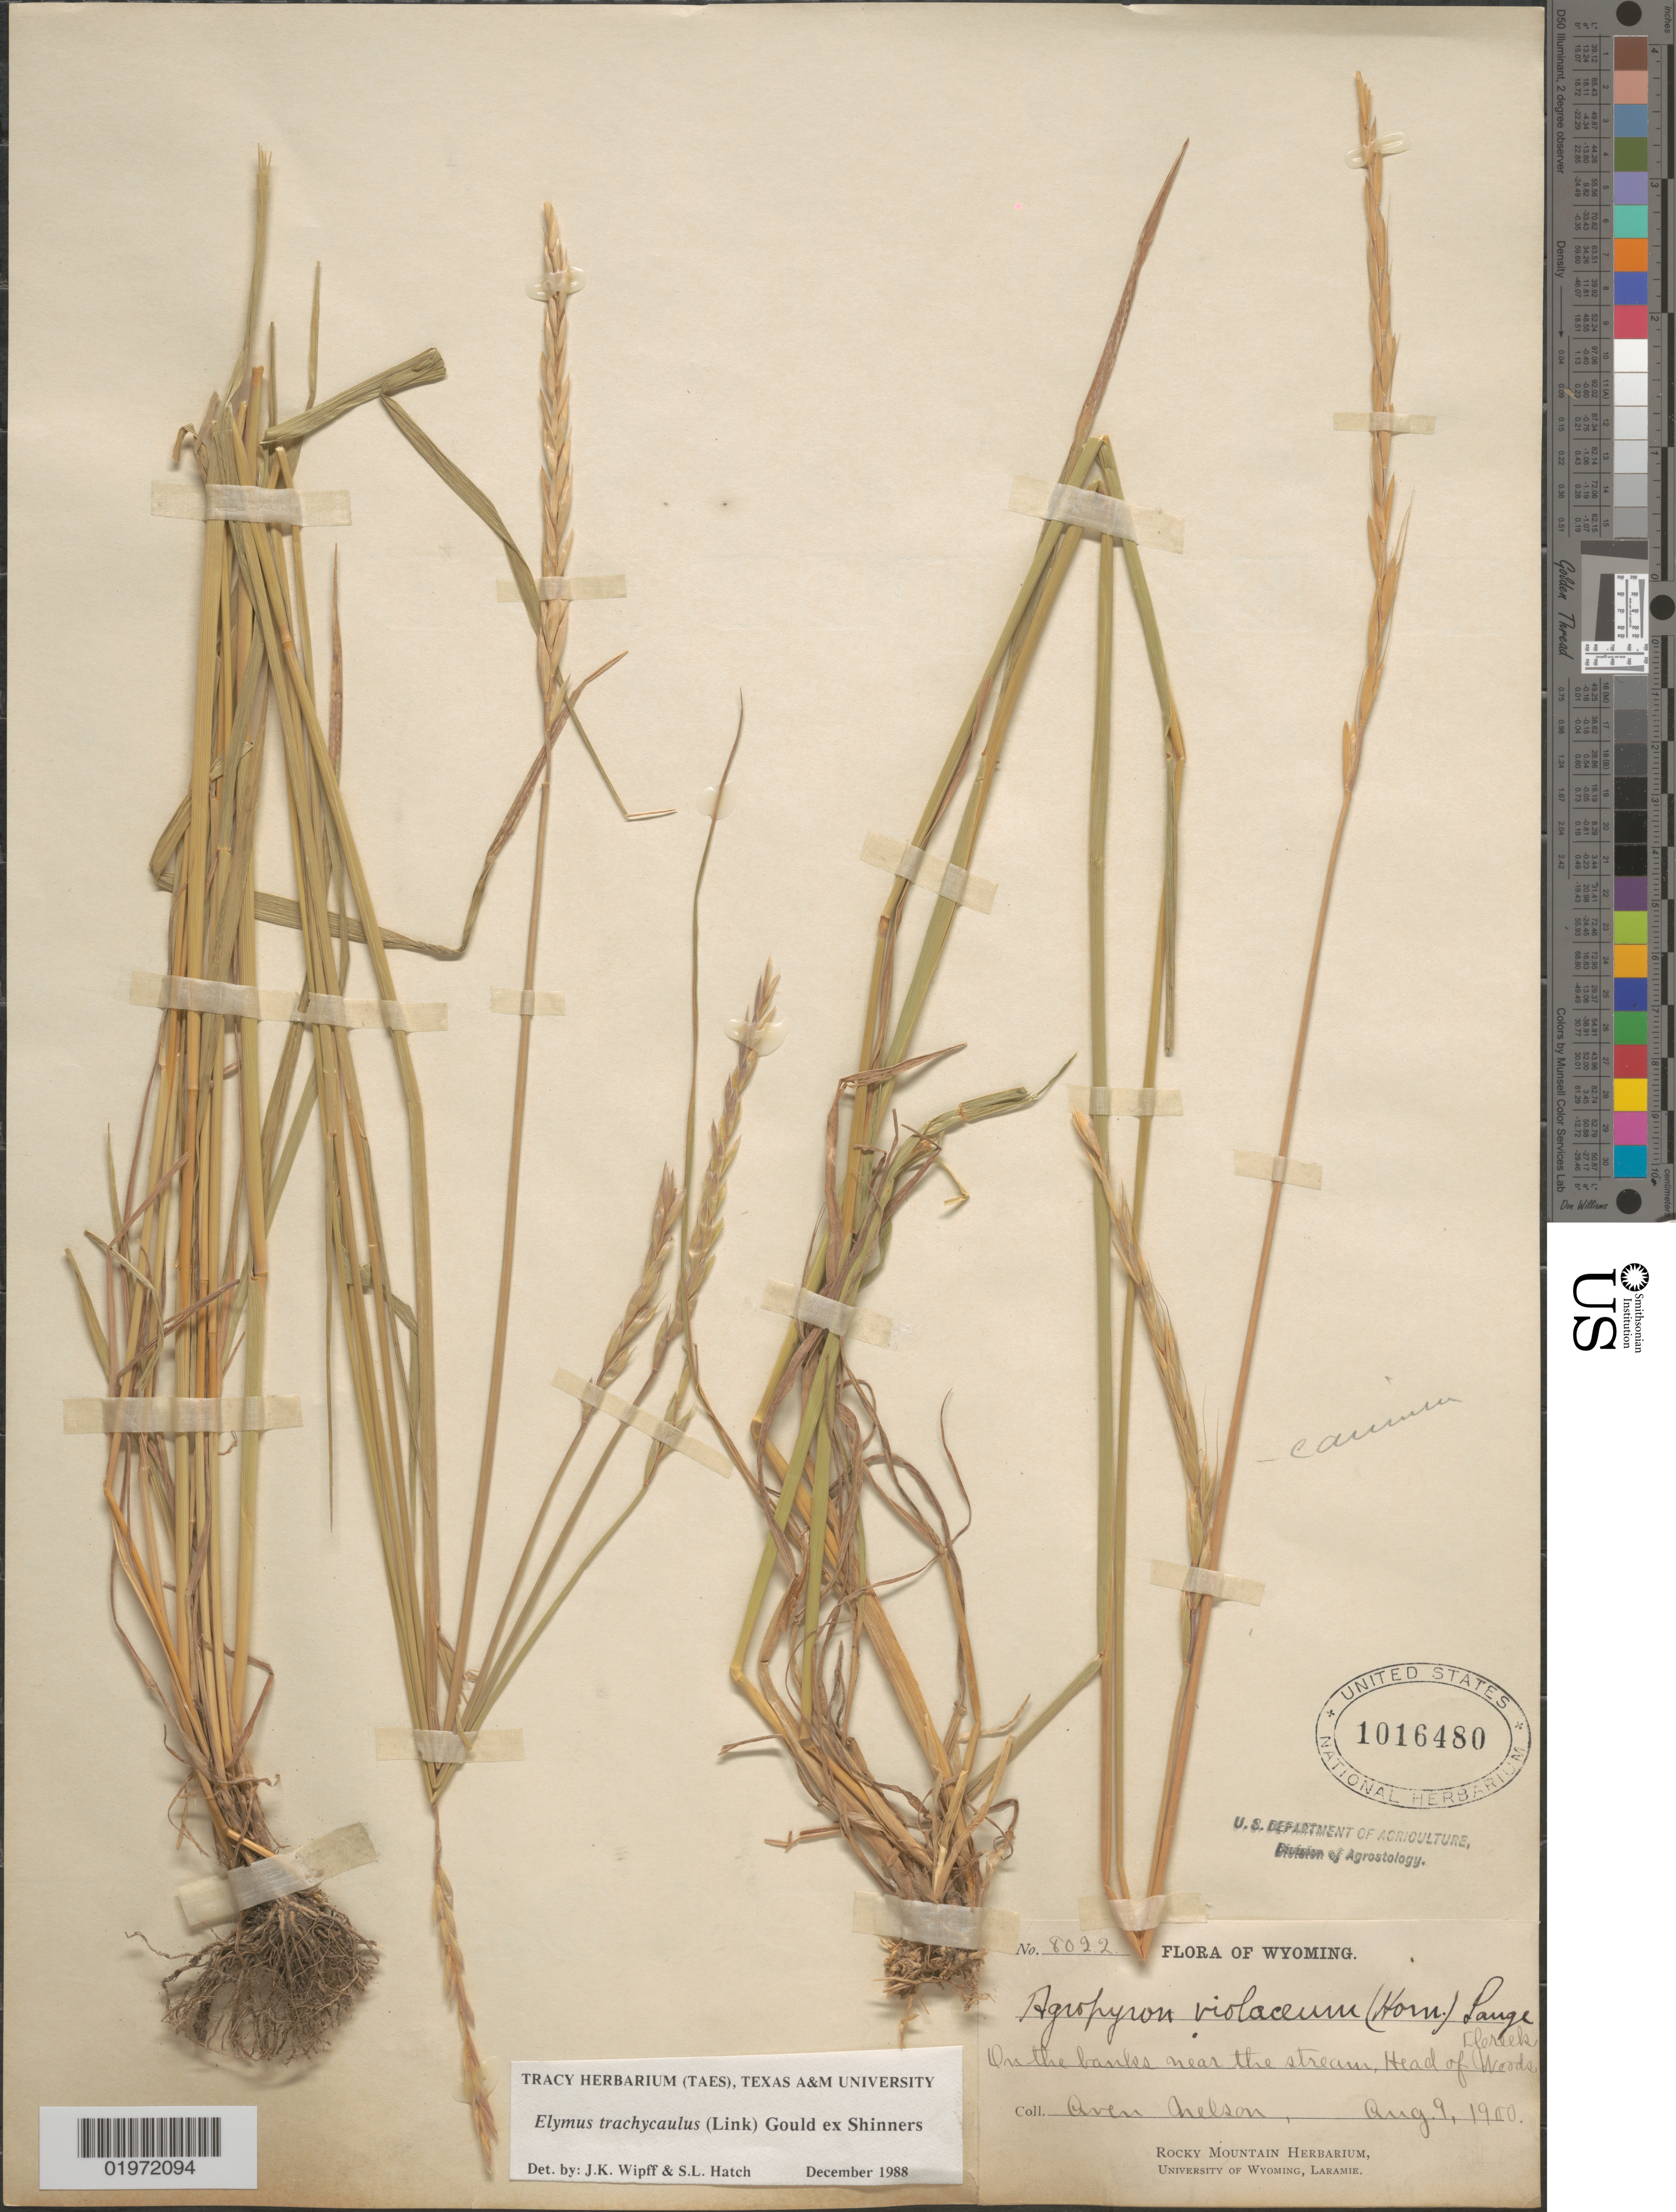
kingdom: Plantae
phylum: Tracheophyta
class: Liliopsida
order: Poales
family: Poaceae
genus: Elymus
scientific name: Elymus trachycaulus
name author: (Link) Gould ex Shinners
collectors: A. Nelson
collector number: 8022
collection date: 1900-08-09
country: United States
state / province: Wyoming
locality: On the banks near the stream, Head of Woods Creek.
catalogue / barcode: US 1016480